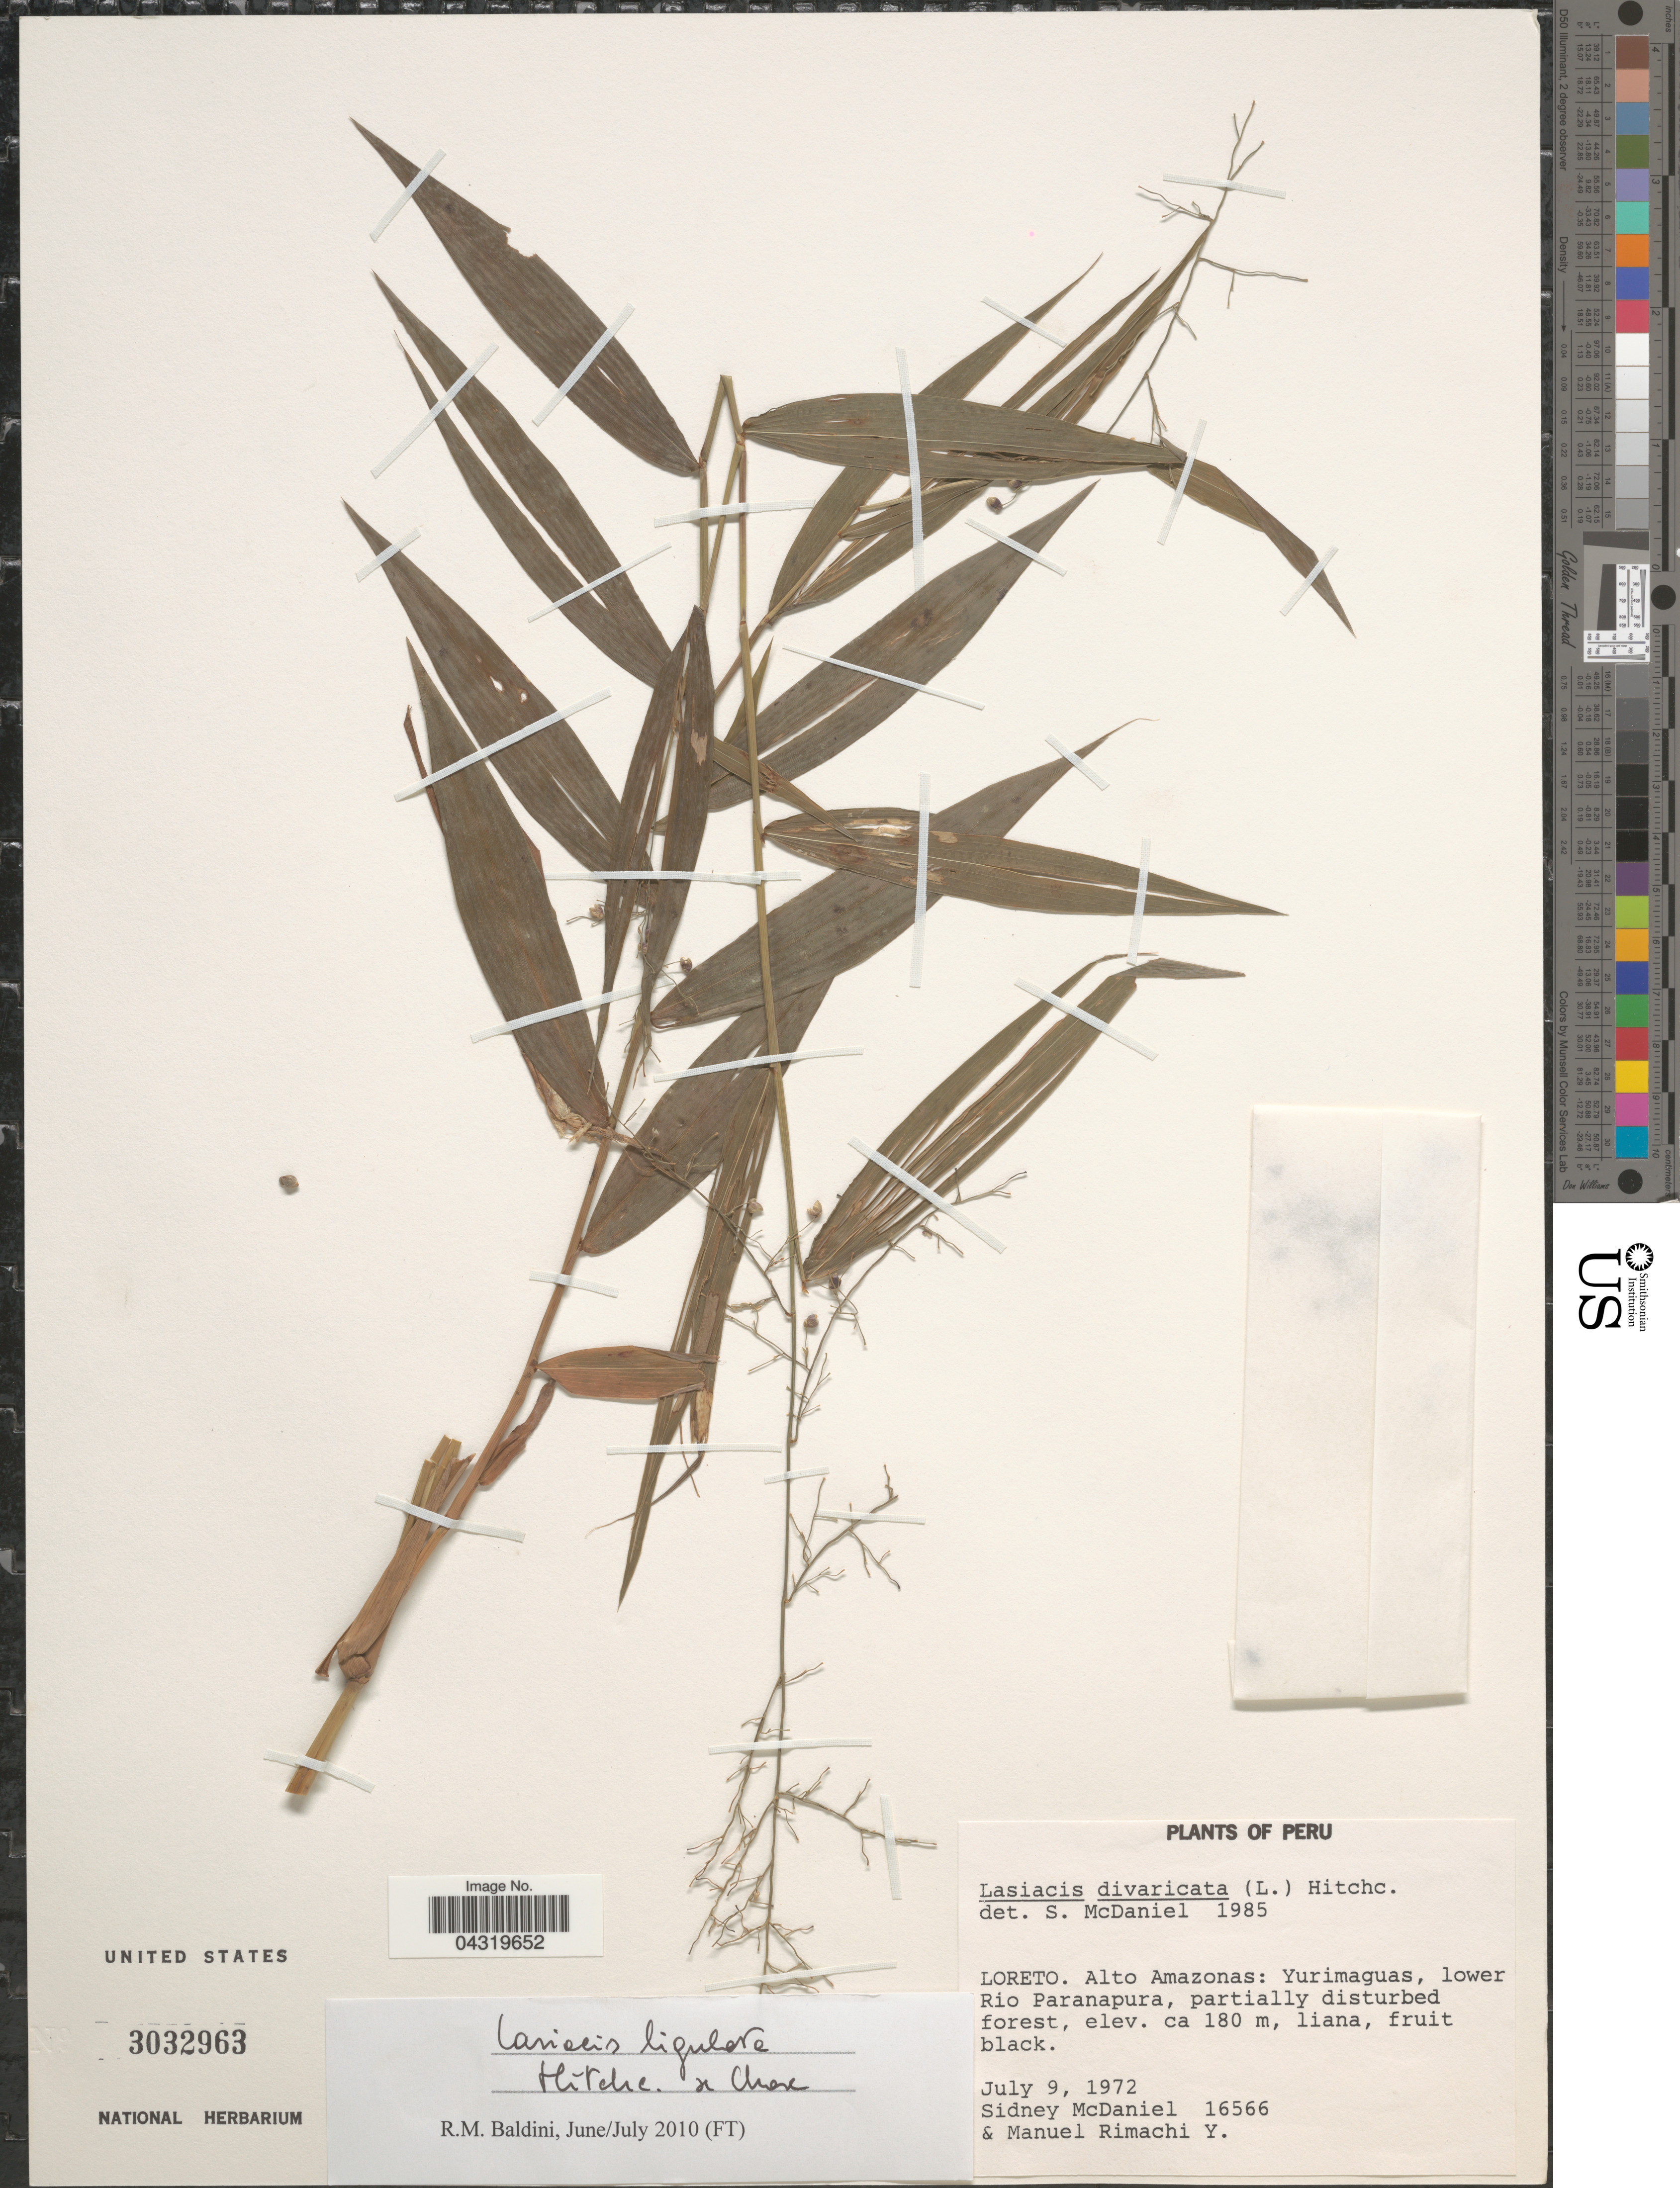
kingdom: Plantae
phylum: Tracheophyta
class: Liliopsida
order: Poales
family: Poaceae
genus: Lasiacis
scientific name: Lasiacis ligulata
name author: Hitchc. & Chase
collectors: S. McDaniel & M. Rimachi Y.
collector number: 16566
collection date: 1972-07-09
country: Peru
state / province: Loreto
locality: Alto Amazonas: Yurimaguas, lower Rio Paranapura.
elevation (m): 180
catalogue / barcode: US 3032963